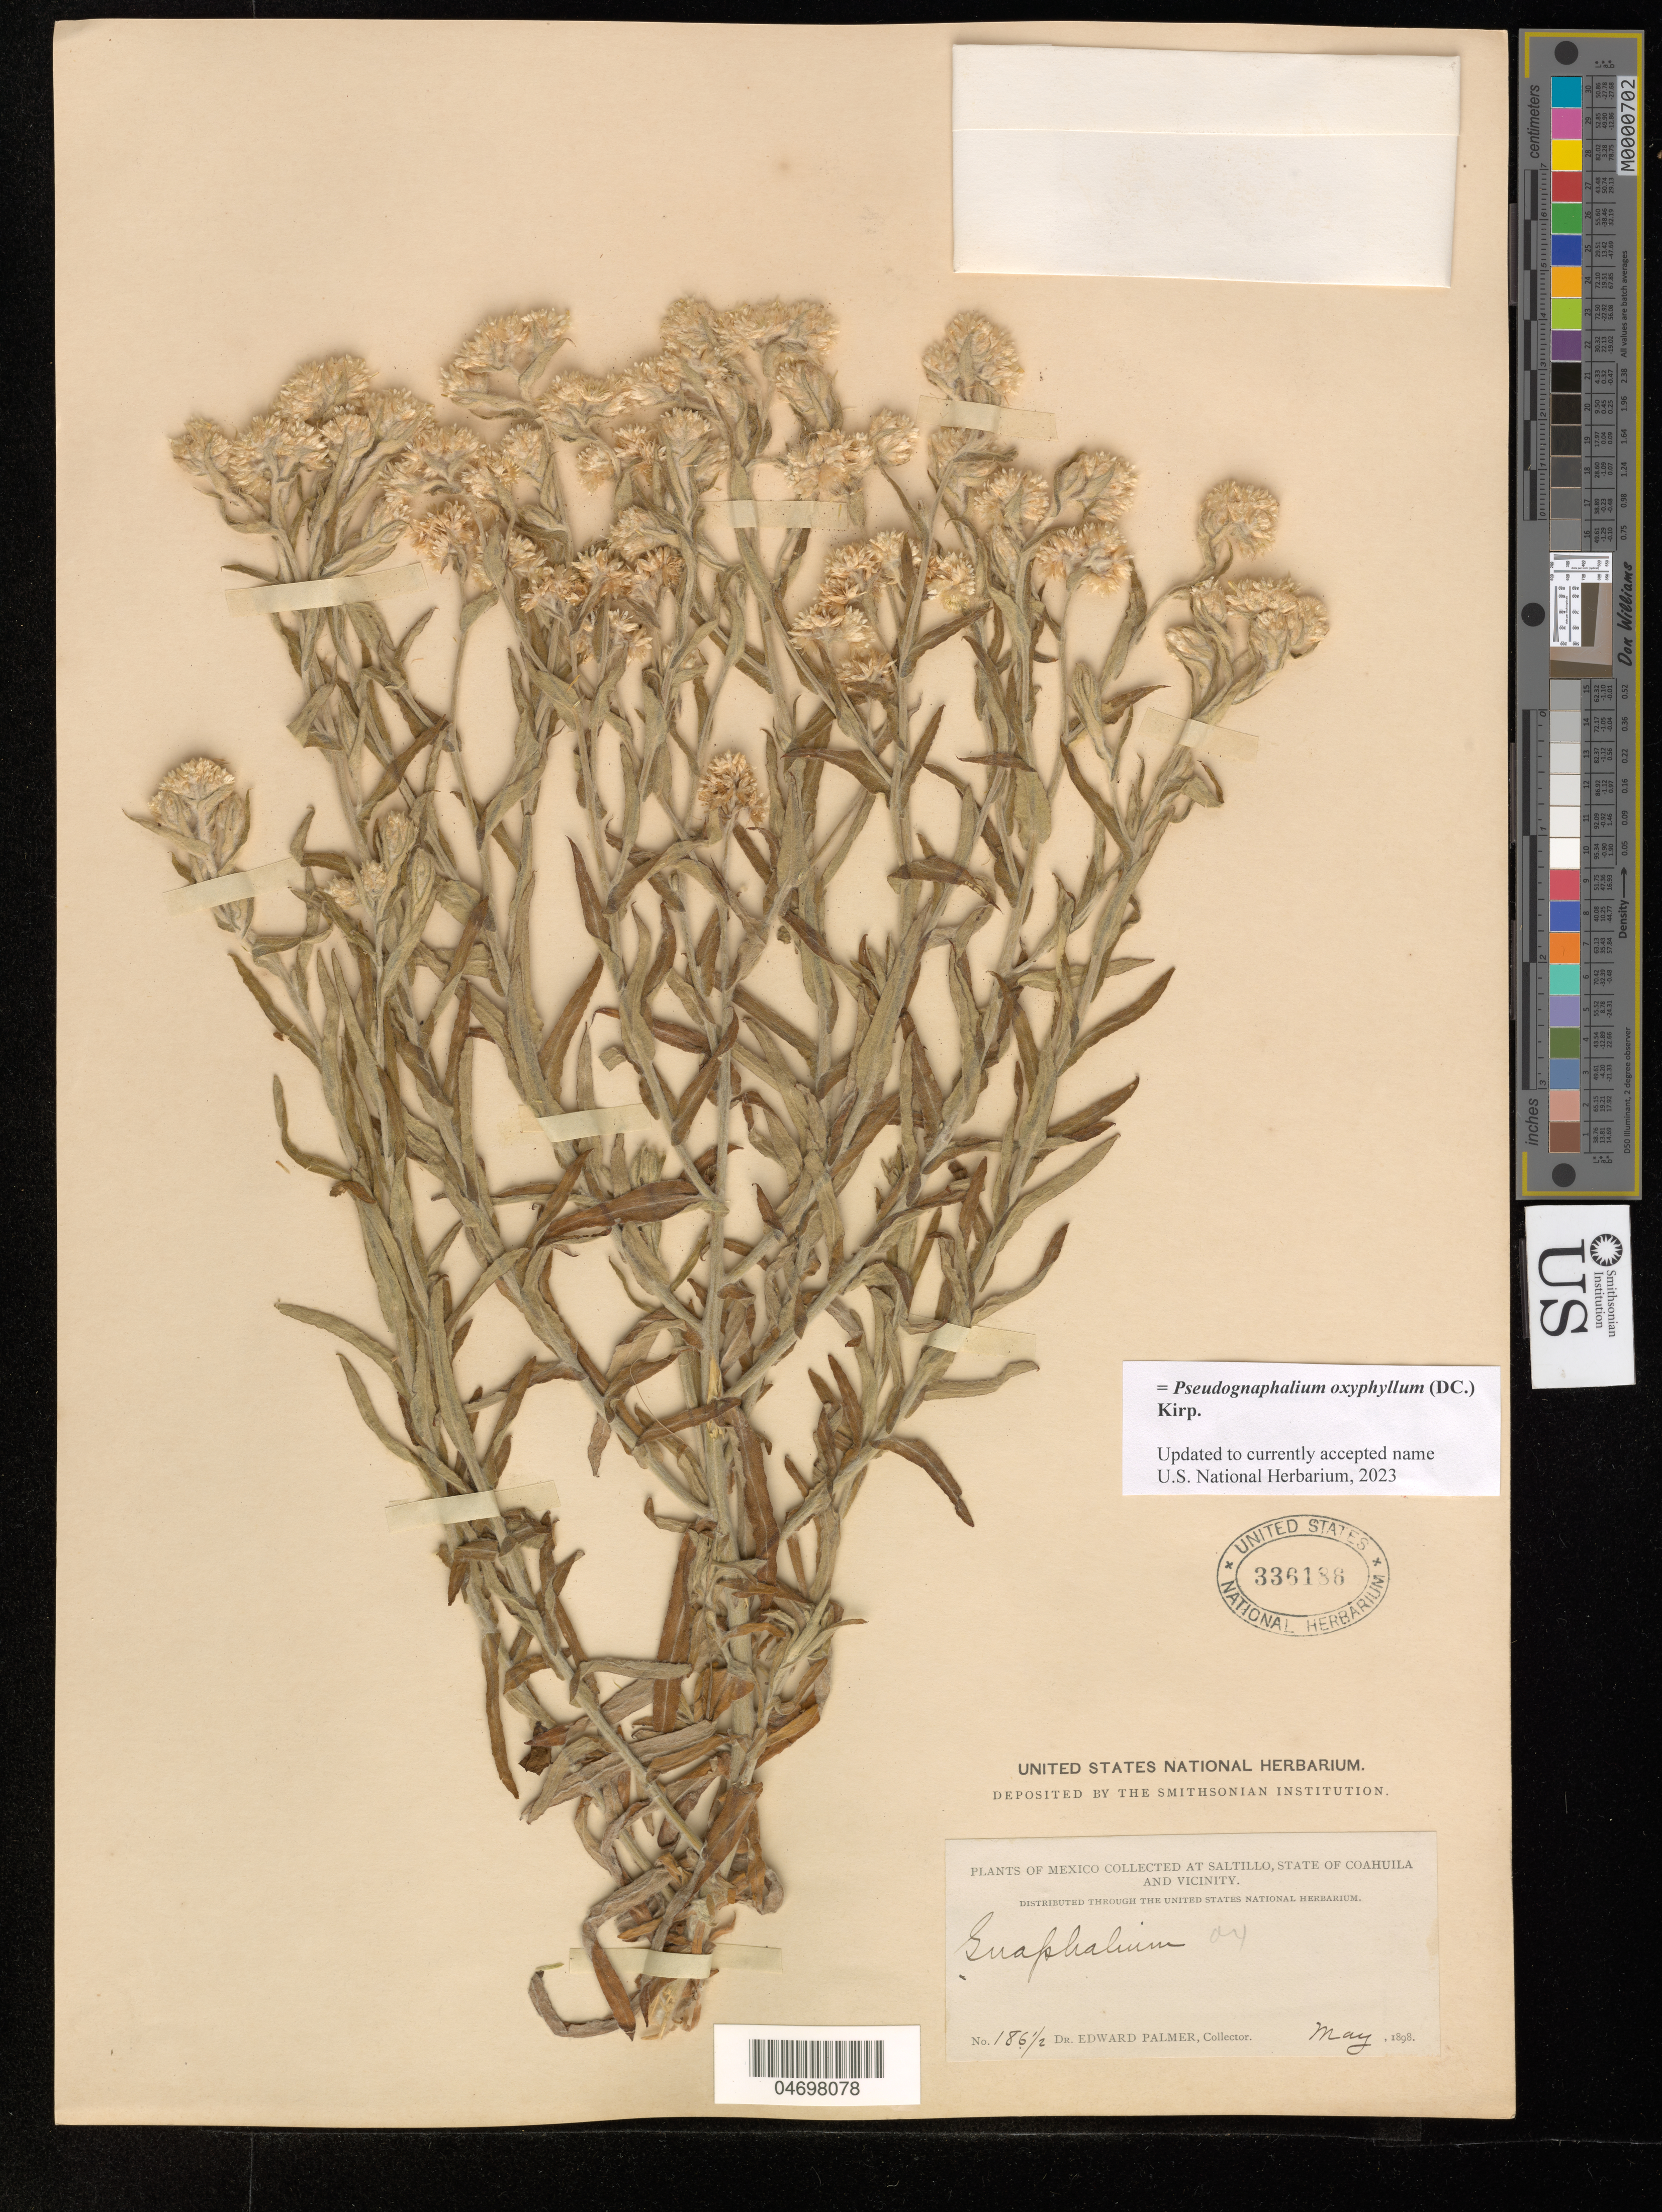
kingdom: Plantae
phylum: Tracheophyta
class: Magnoliopsida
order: Asterales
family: Asteraceae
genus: Pseudognaphalium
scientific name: Pseudognaphalium oxyphyllum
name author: (DC.) Kirp.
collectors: E. Palmer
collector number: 186 1/2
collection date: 1898-05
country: Mexico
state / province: Coahuila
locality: At Saltillo, State of Coahuila and vicinity.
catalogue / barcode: US 336186